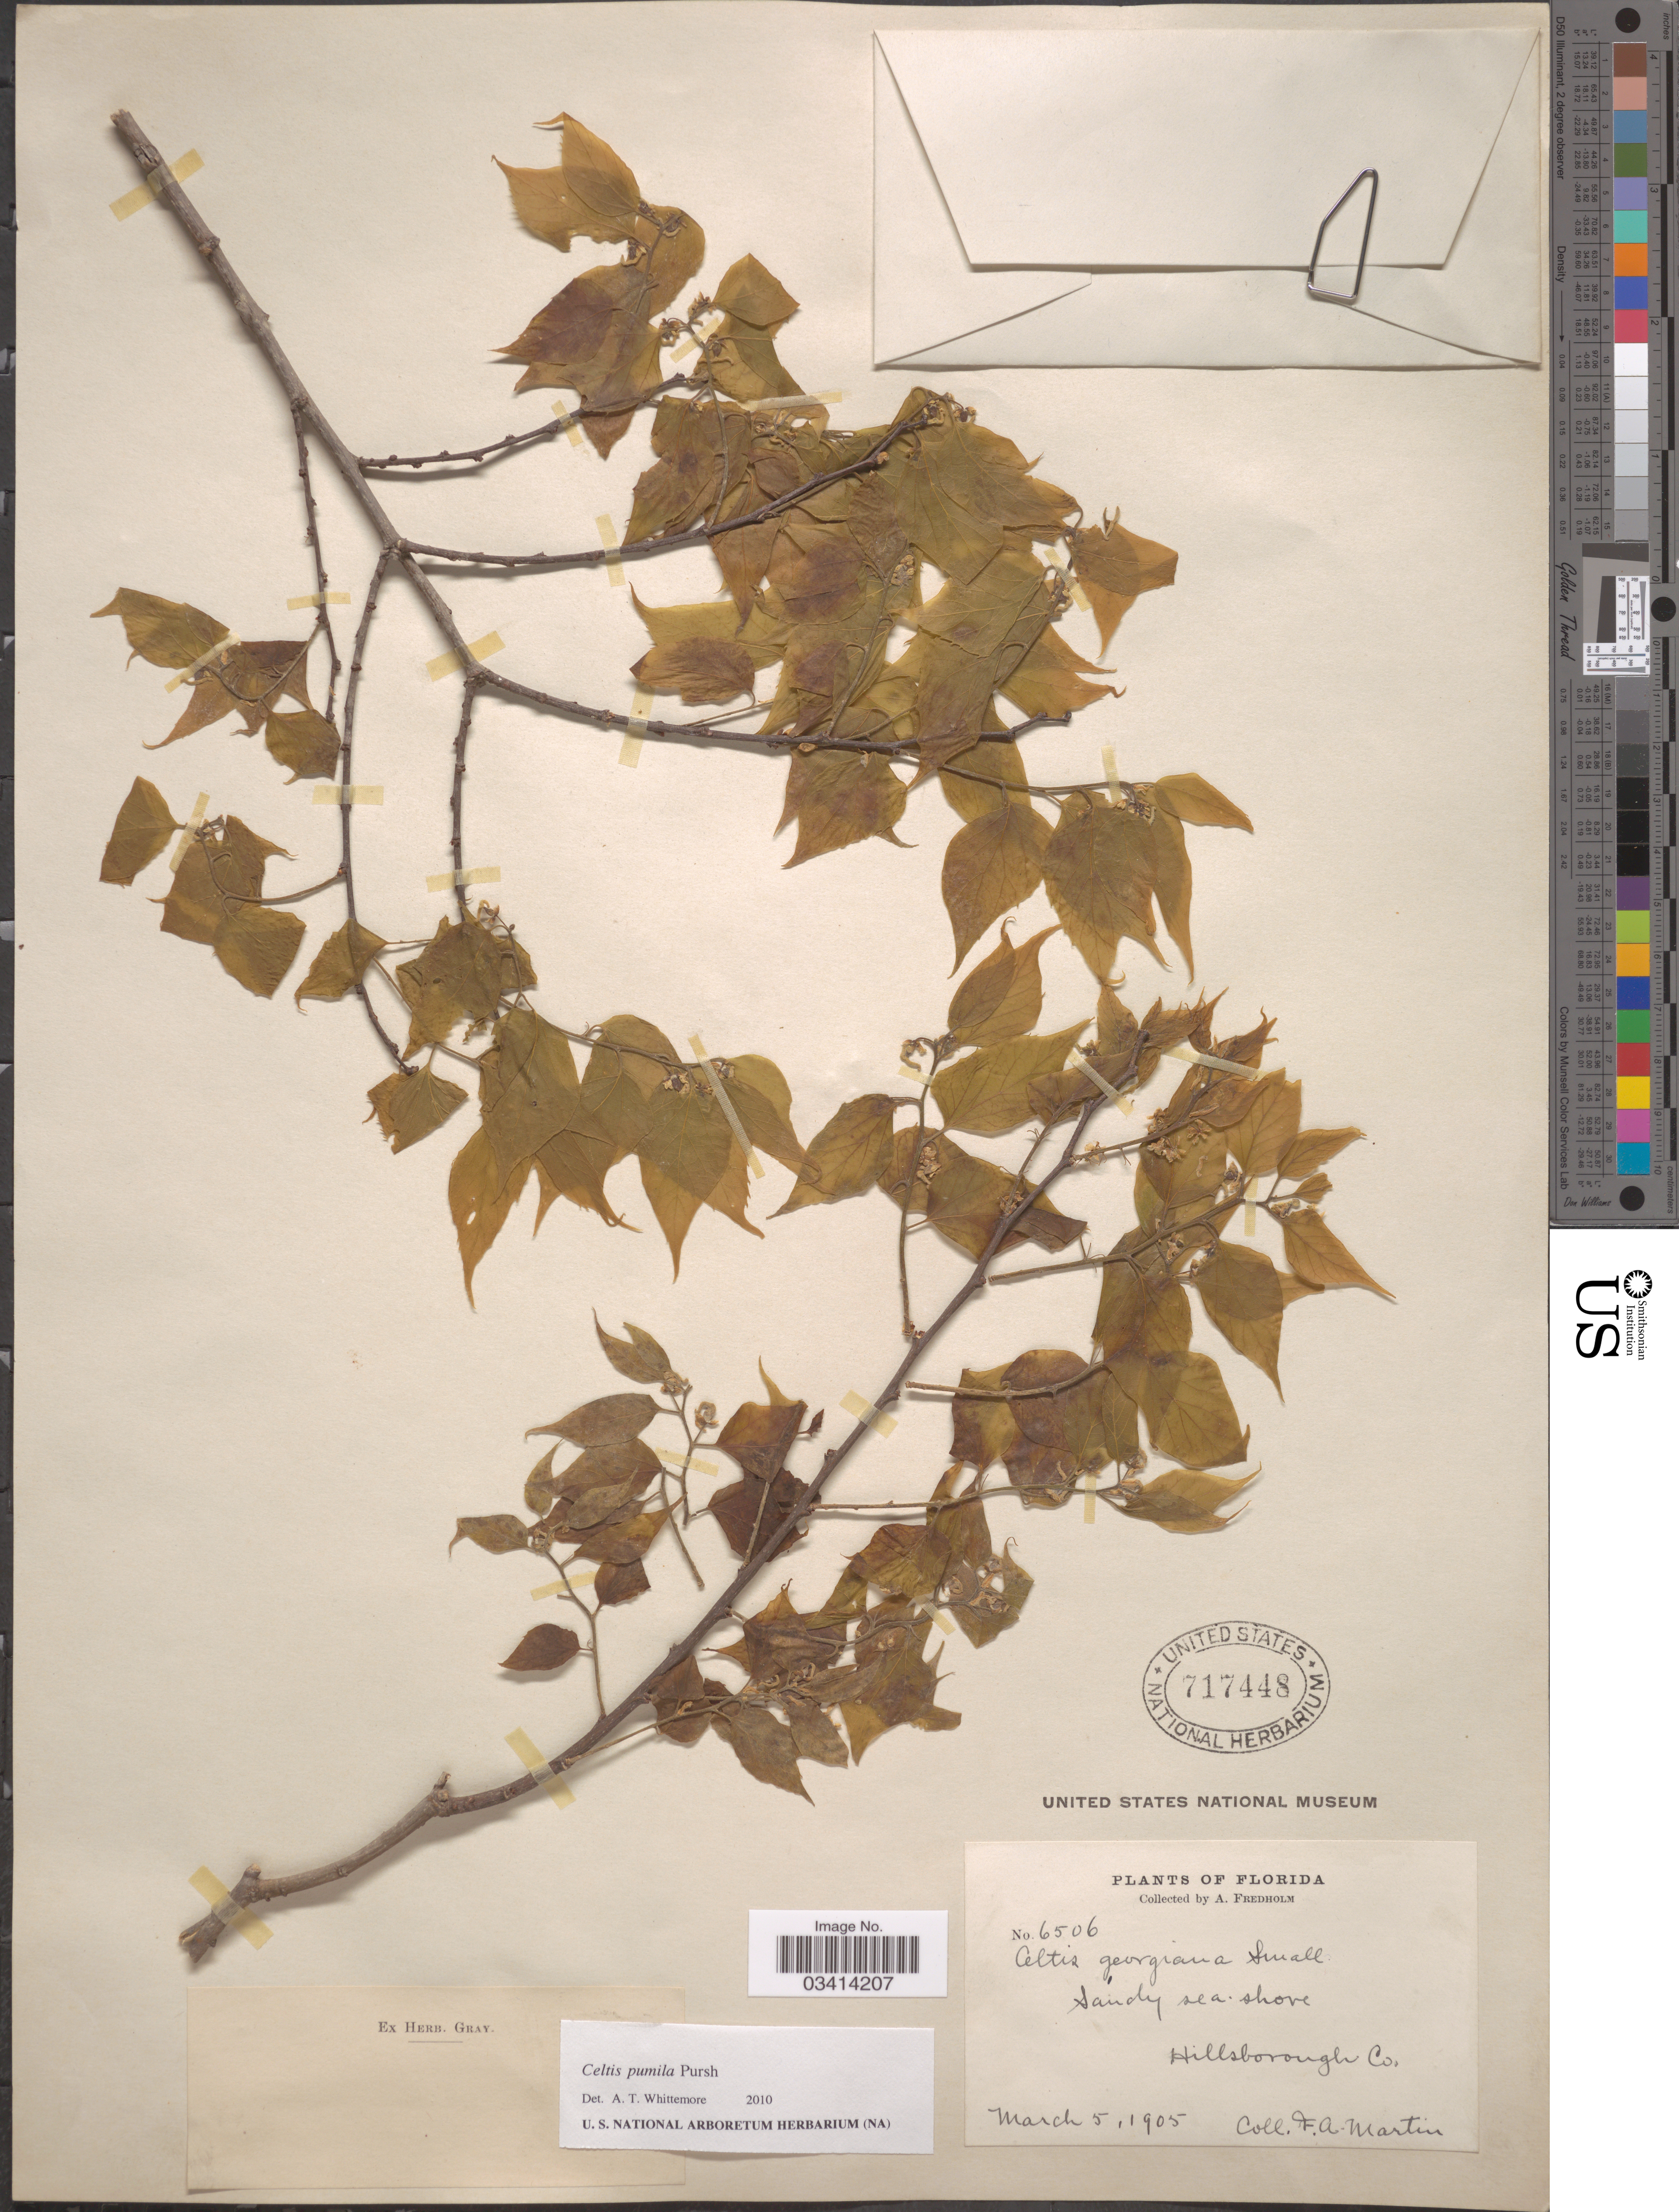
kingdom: Plantae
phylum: Tracheophyta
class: Magnoliopsida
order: Rosales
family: Cannabaceae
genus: Celtis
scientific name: Celtis pumila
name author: Pursh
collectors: F. Martin & A. Fredholm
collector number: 6506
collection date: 1905-03-05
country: United States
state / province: Florida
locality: Hillsborough Co.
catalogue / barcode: US 717448